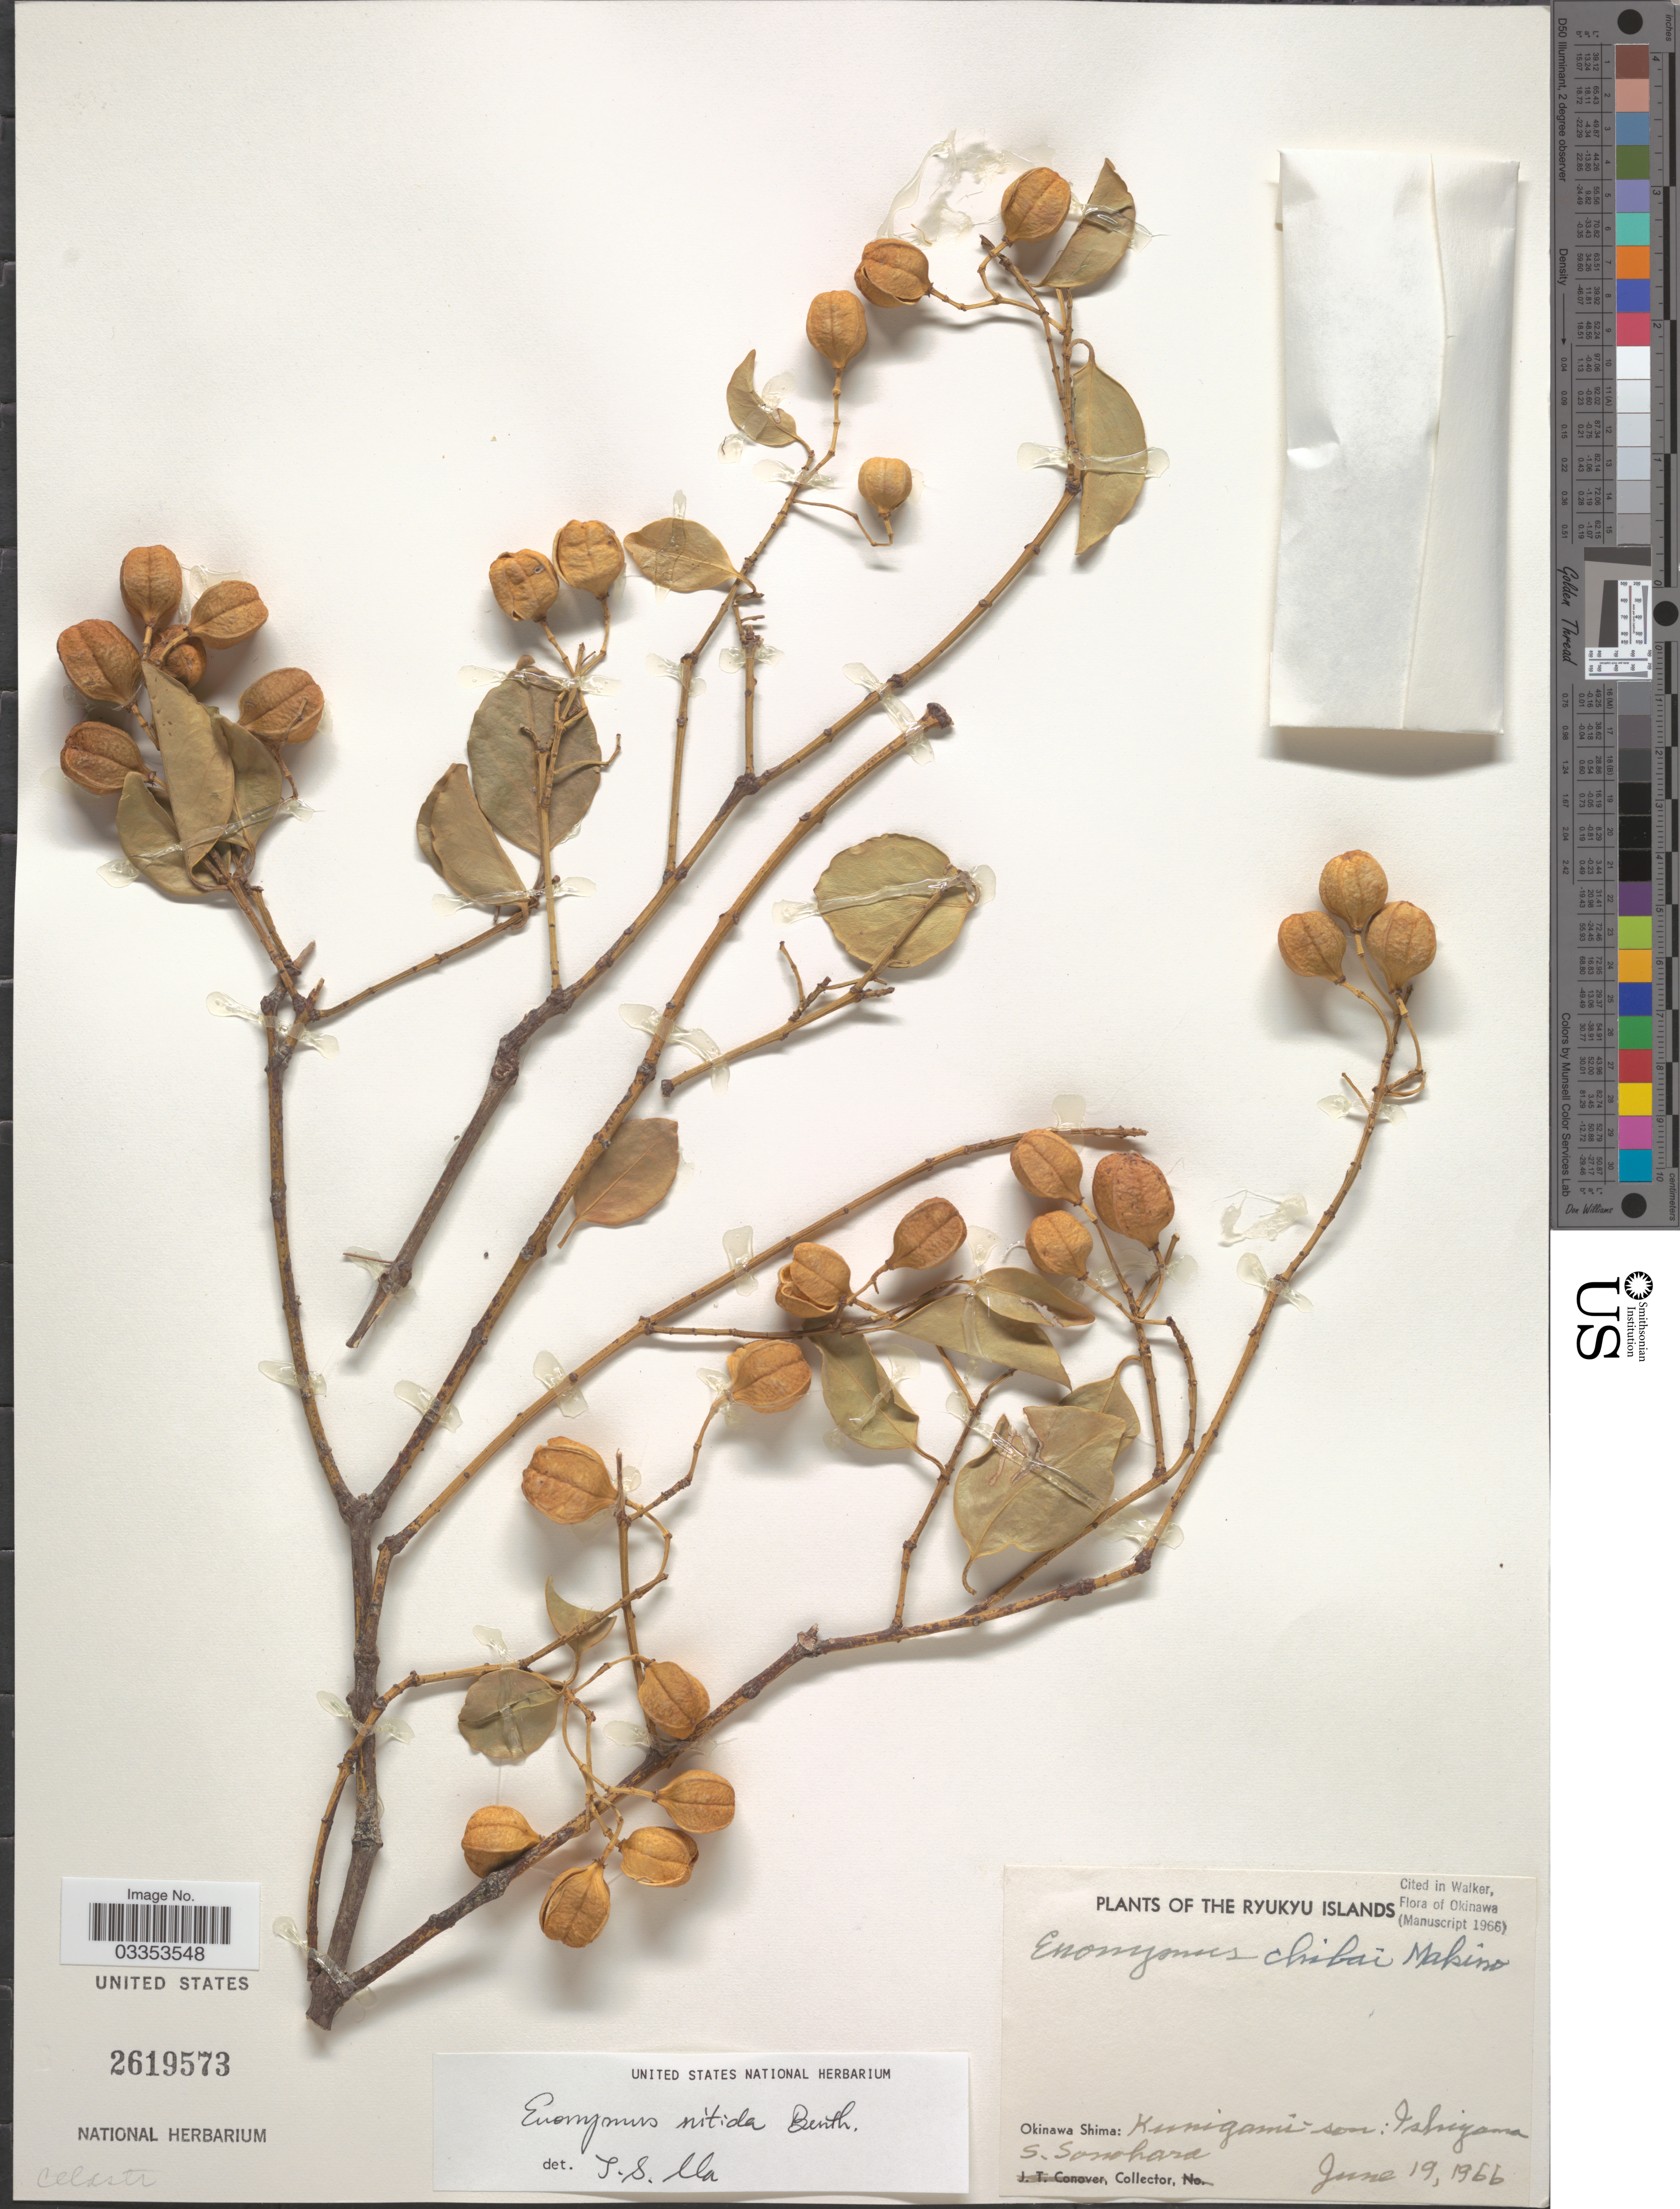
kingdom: Plantae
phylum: Tracheophyta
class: Magnoliopsida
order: Celastrales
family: Celastraceae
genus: Euonymus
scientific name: Euonymus nitidus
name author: Benth.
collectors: S. Sonohara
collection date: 1966-06-19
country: Japan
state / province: Okinawa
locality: The Ryukyu Islands. Okinawa Shima: Kunigami-san: Ishiyama.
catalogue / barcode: US 2619573